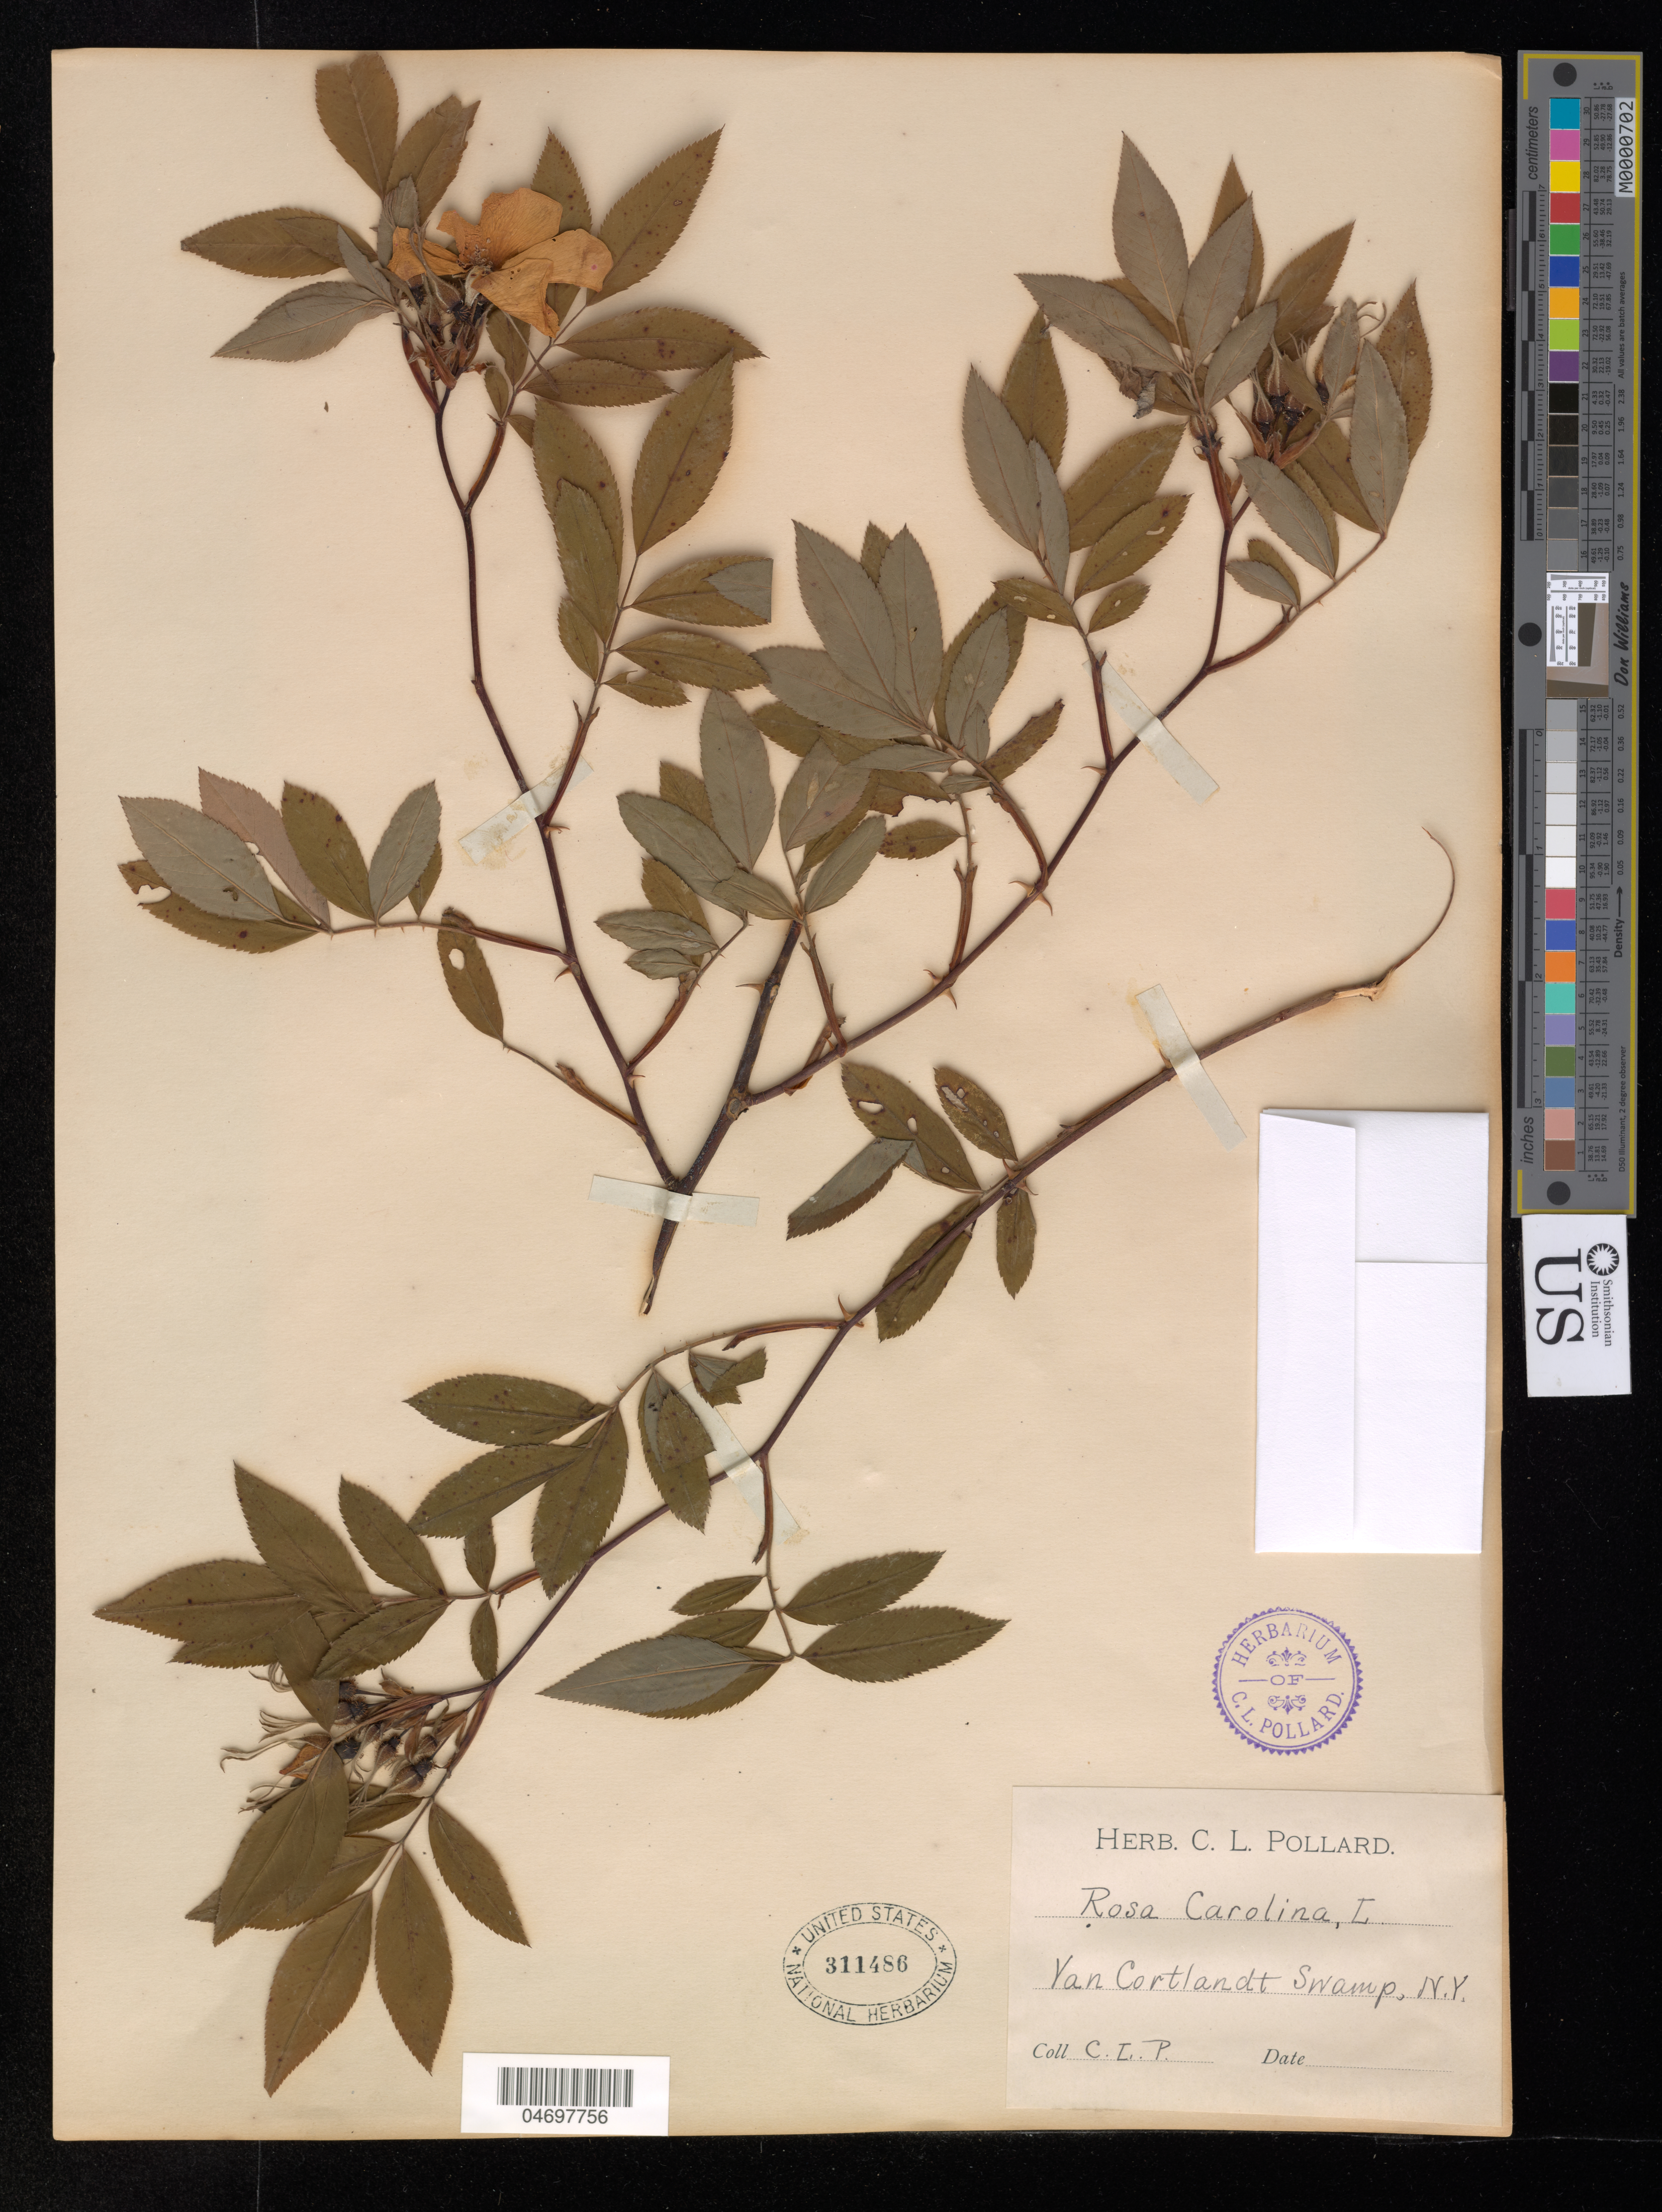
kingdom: Plantae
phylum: Tracheophyta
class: Magnoliopsida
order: Rosales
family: Rosaceae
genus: Rosa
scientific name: Rosa carolina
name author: L.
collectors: C. L. Pollard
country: United States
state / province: New York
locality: Van Cortlandt Swamp.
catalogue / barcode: US 311486